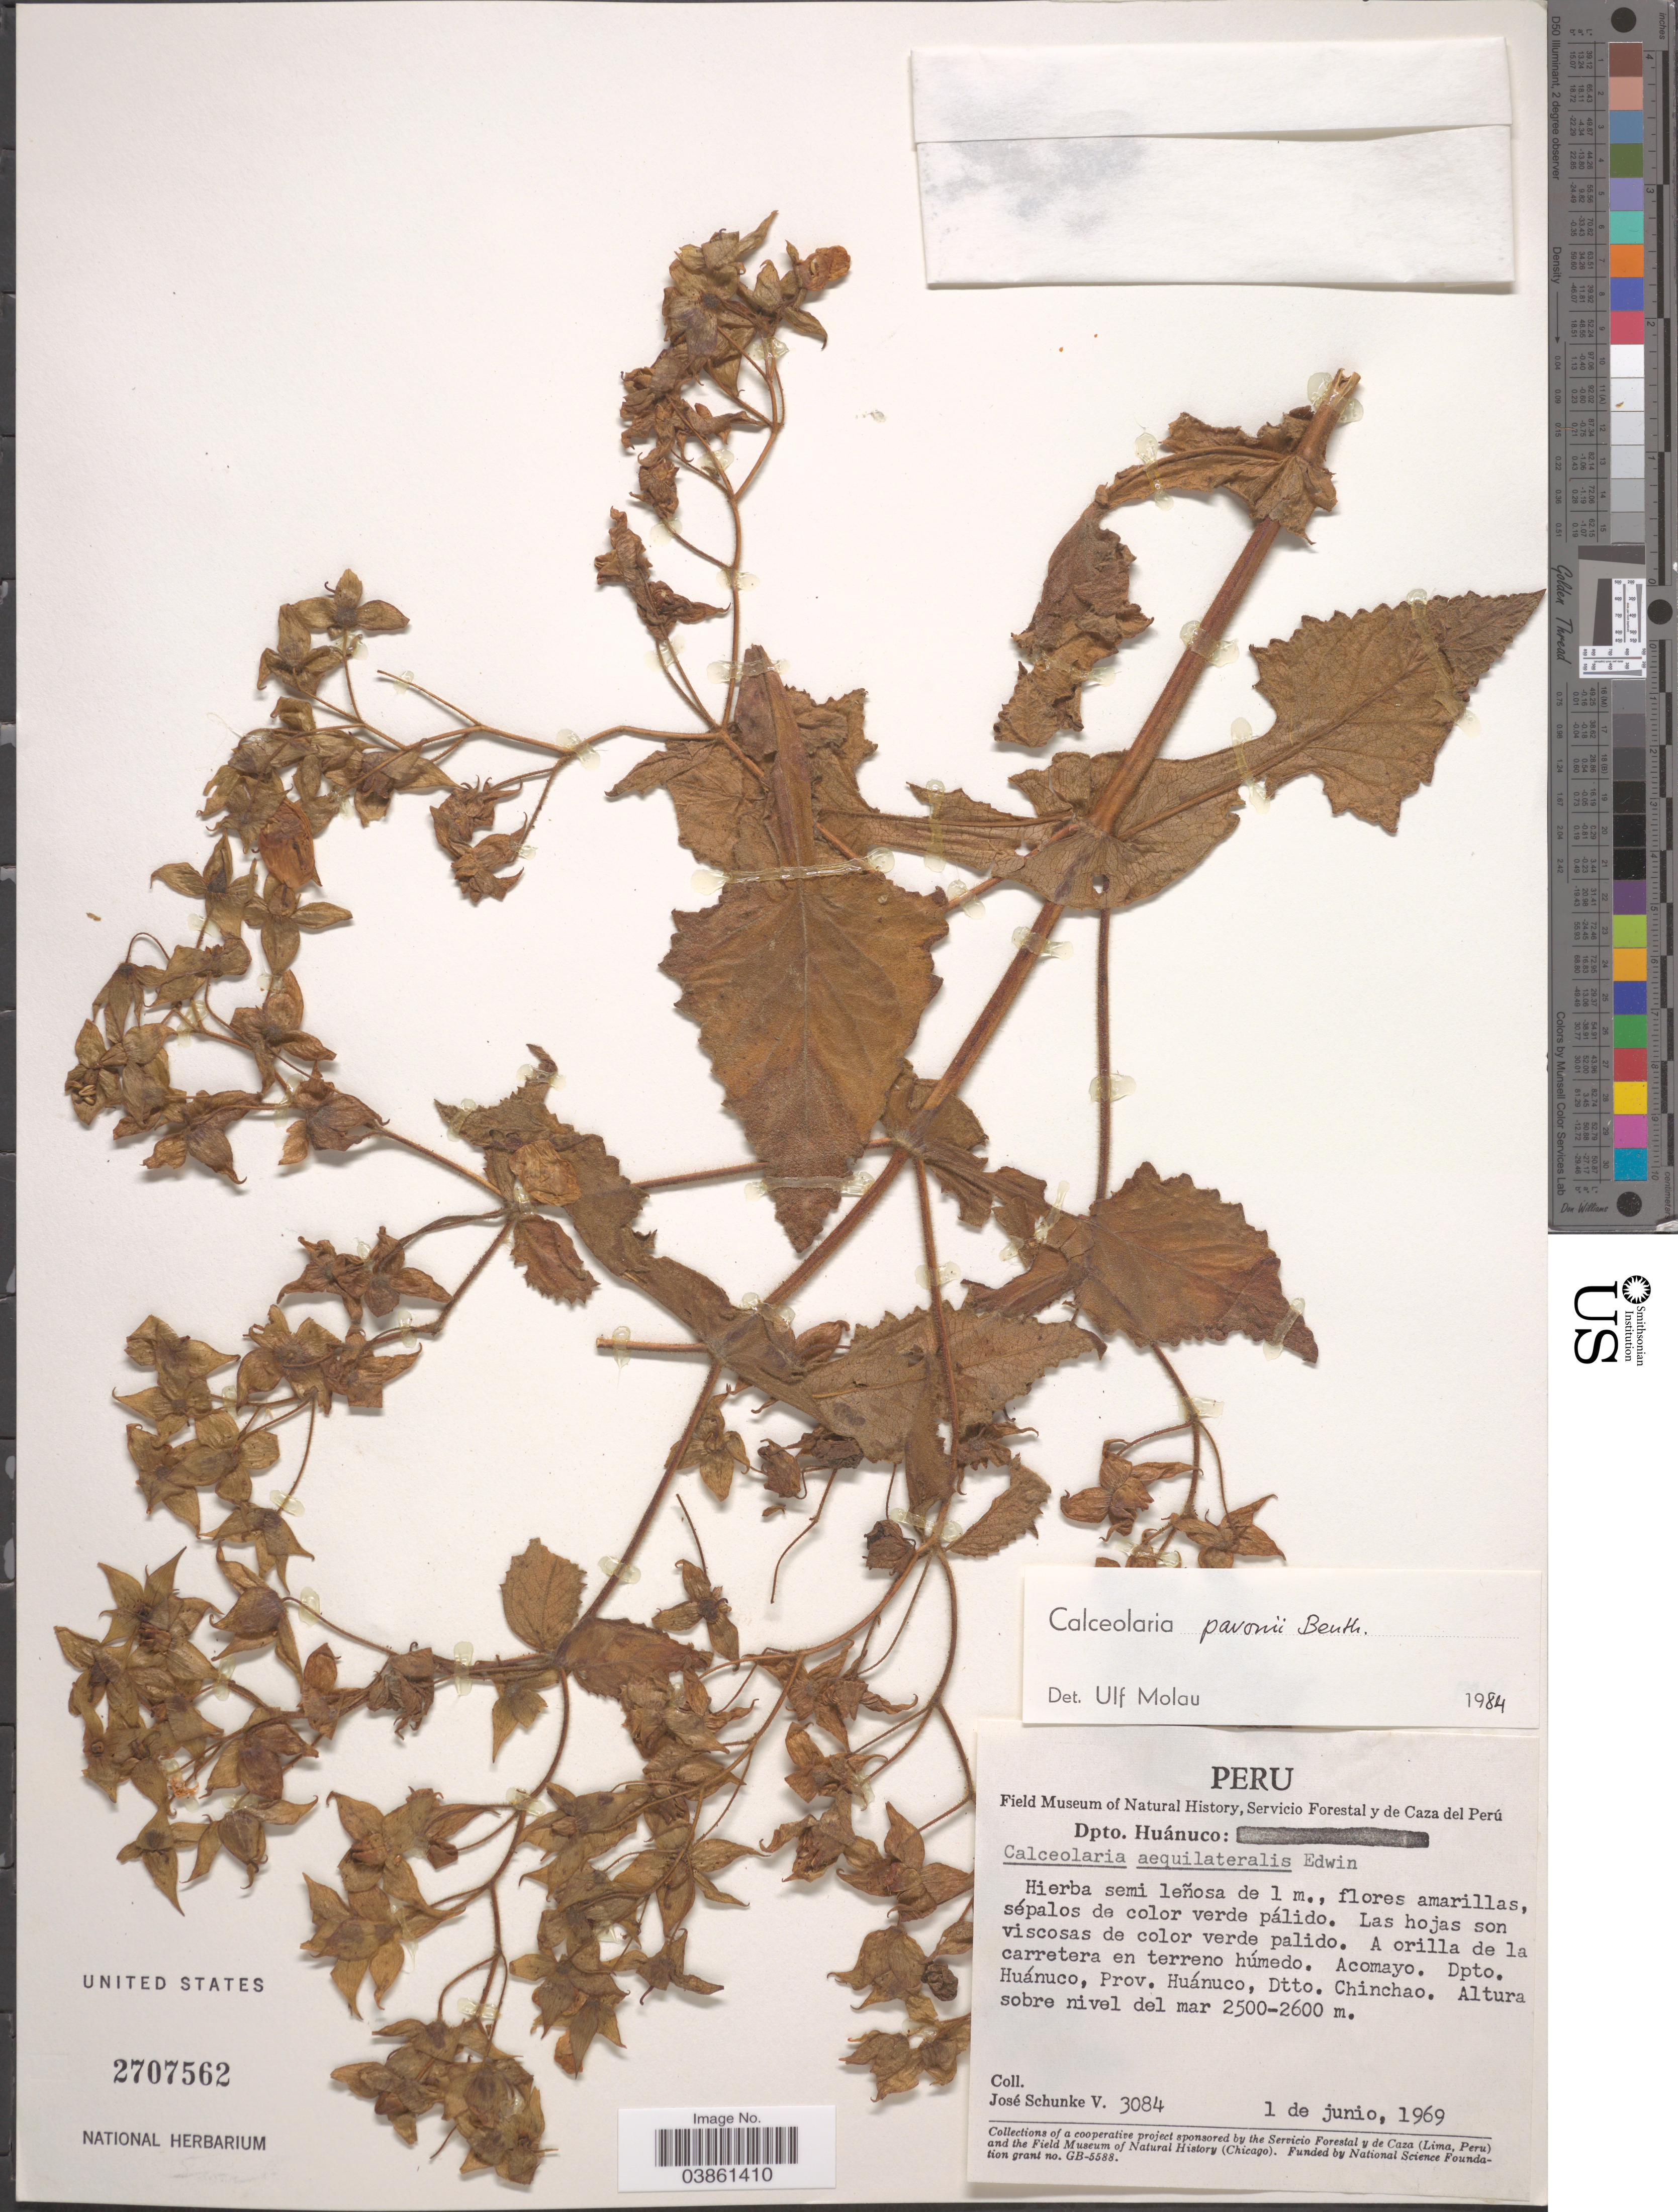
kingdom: Plantae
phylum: Tracheophyta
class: Magnoliopsida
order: Lamiales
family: Calceolariaceae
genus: Calceolaria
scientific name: Calceolaria pavonii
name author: Benth. in DC.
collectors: J. Schunke Vigo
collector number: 3084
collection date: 1969-06-01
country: Peru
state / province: Huánuco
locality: Dpto. Huánuco: Acomayo. Dpto. Huánuco, Prov. Huánuco, Dtto. Chinchao.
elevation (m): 2500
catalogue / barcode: US 2707562